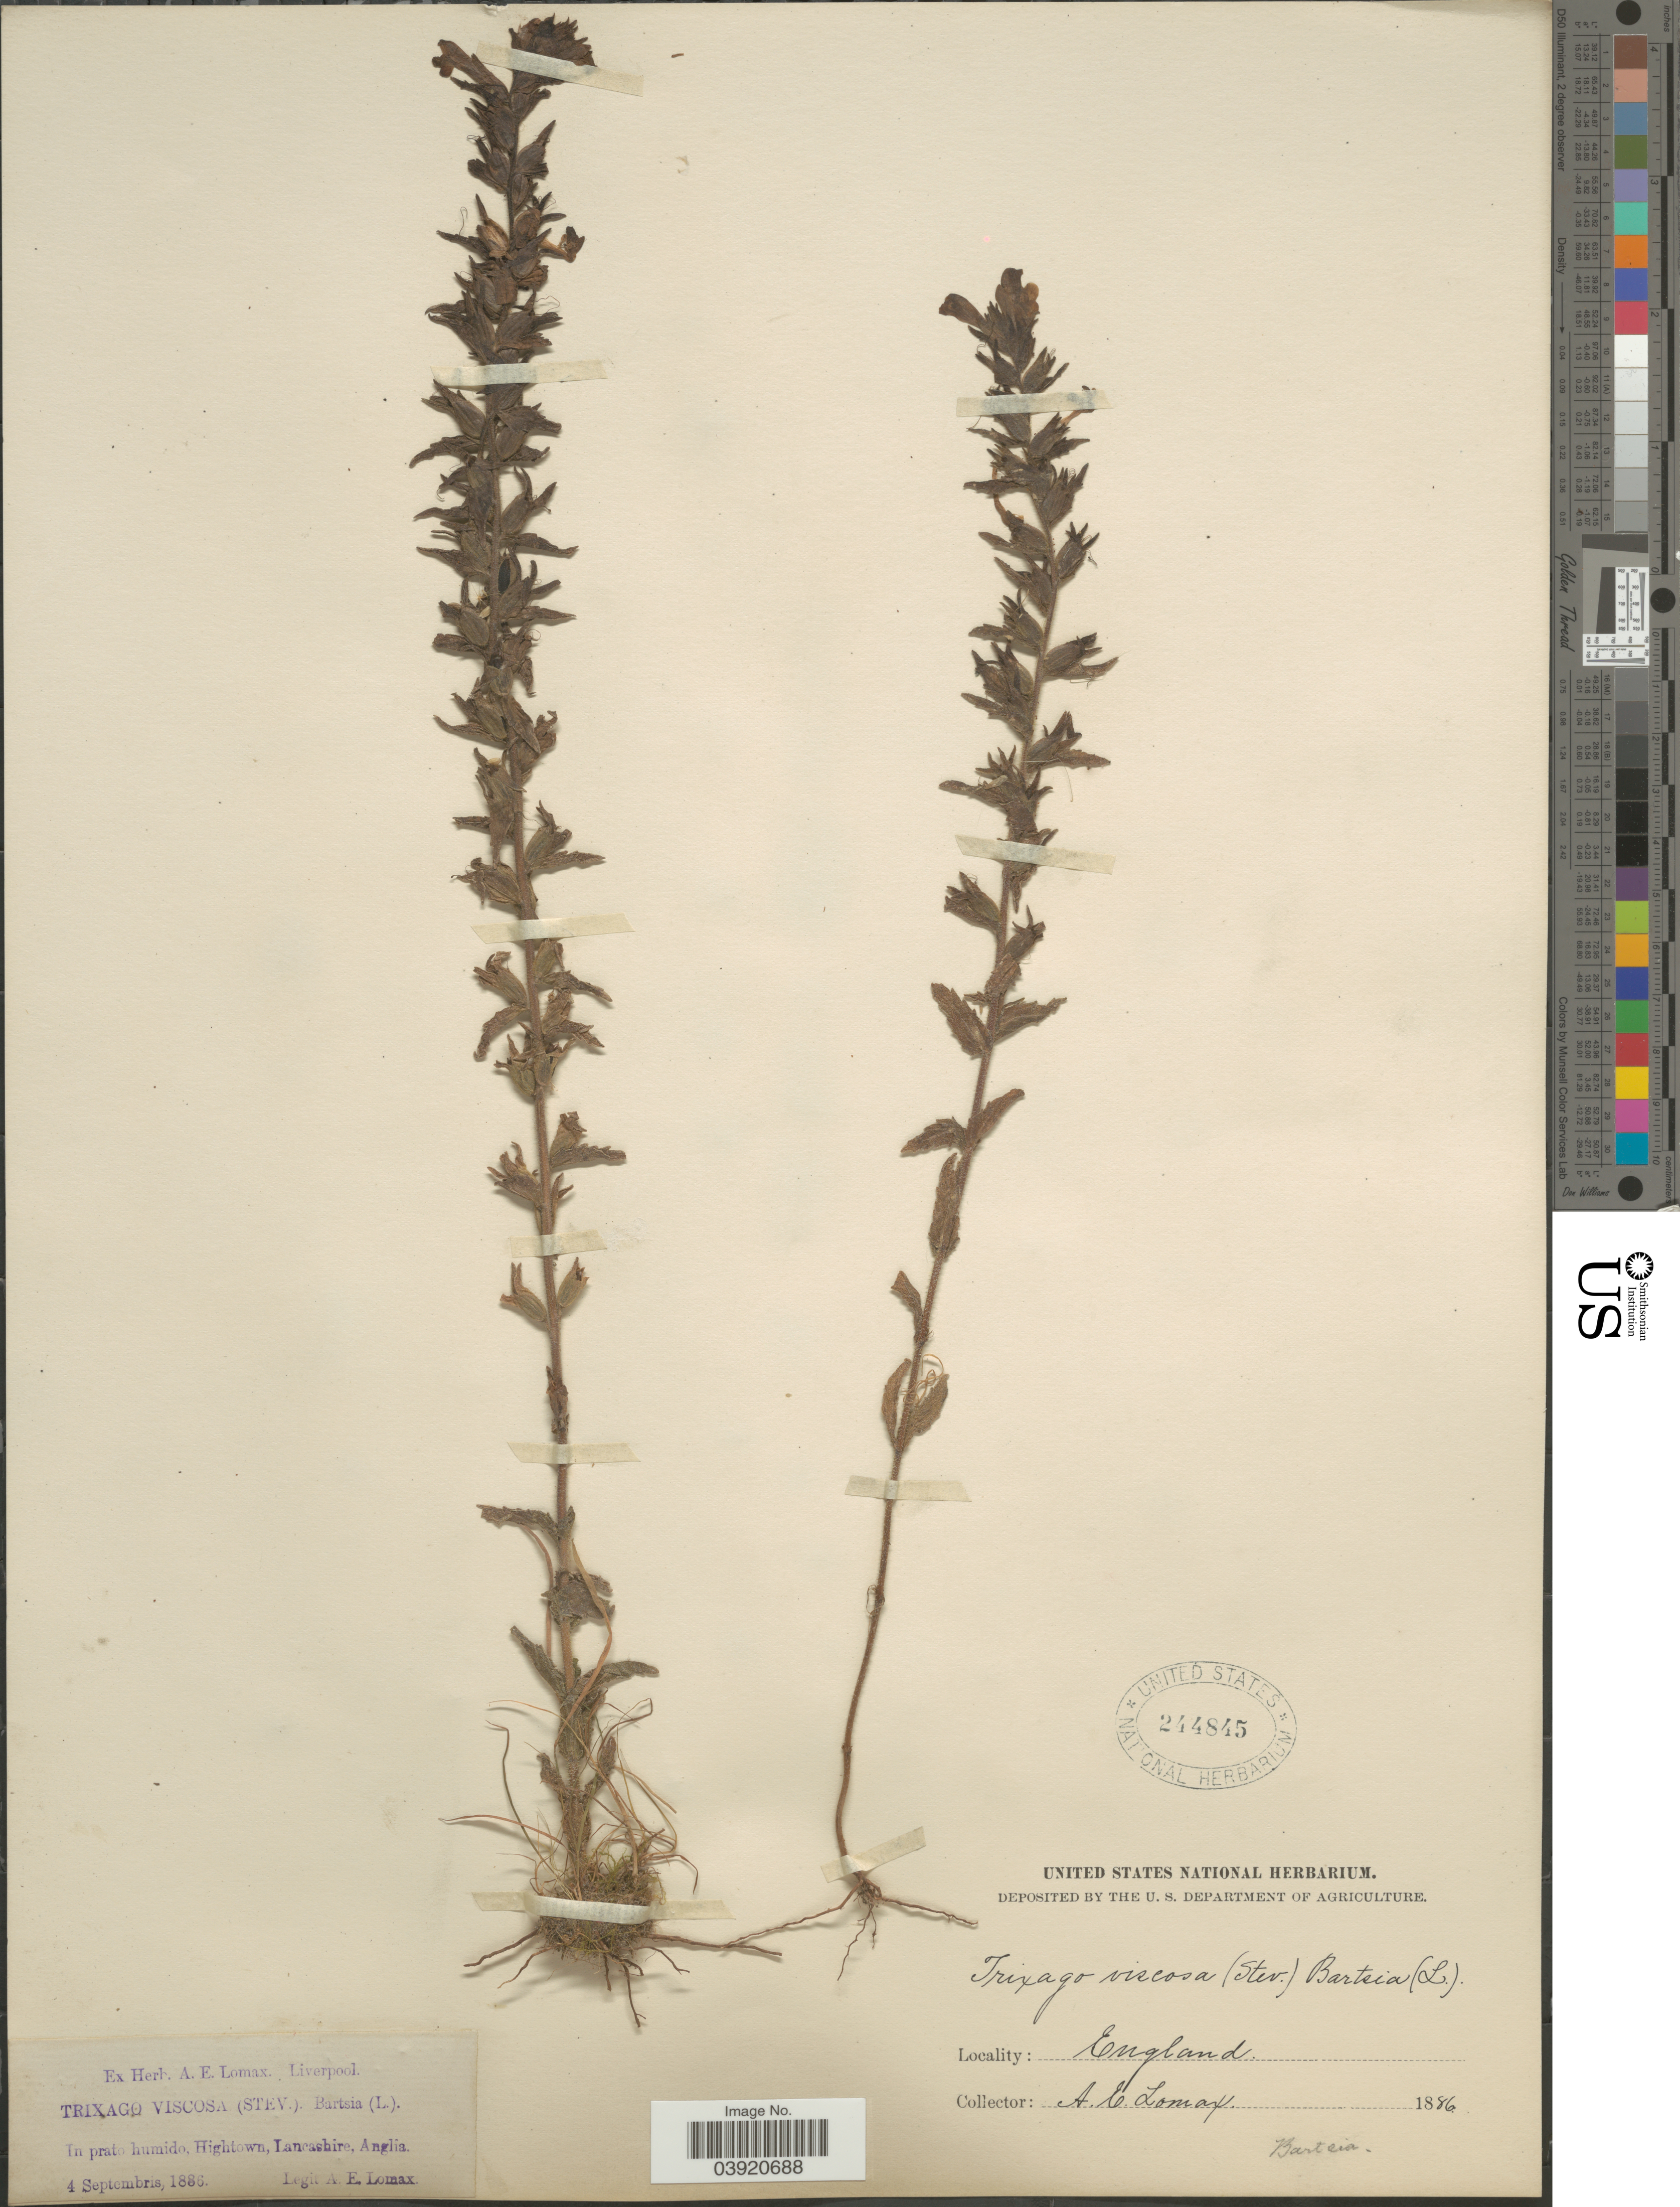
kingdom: Plantae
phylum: Tracheophyta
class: Magnoliopsida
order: Lamiales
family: Orobanchaceae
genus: Bellardia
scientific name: Bellardia viscosa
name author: (L.) Fisch. & C.A. Mey.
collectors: A. Lomax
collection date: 1886-09-04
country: United Kingdom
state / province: England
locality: In prato humido, Hightown, Lancashire, Anglia.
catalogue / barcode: US 244845